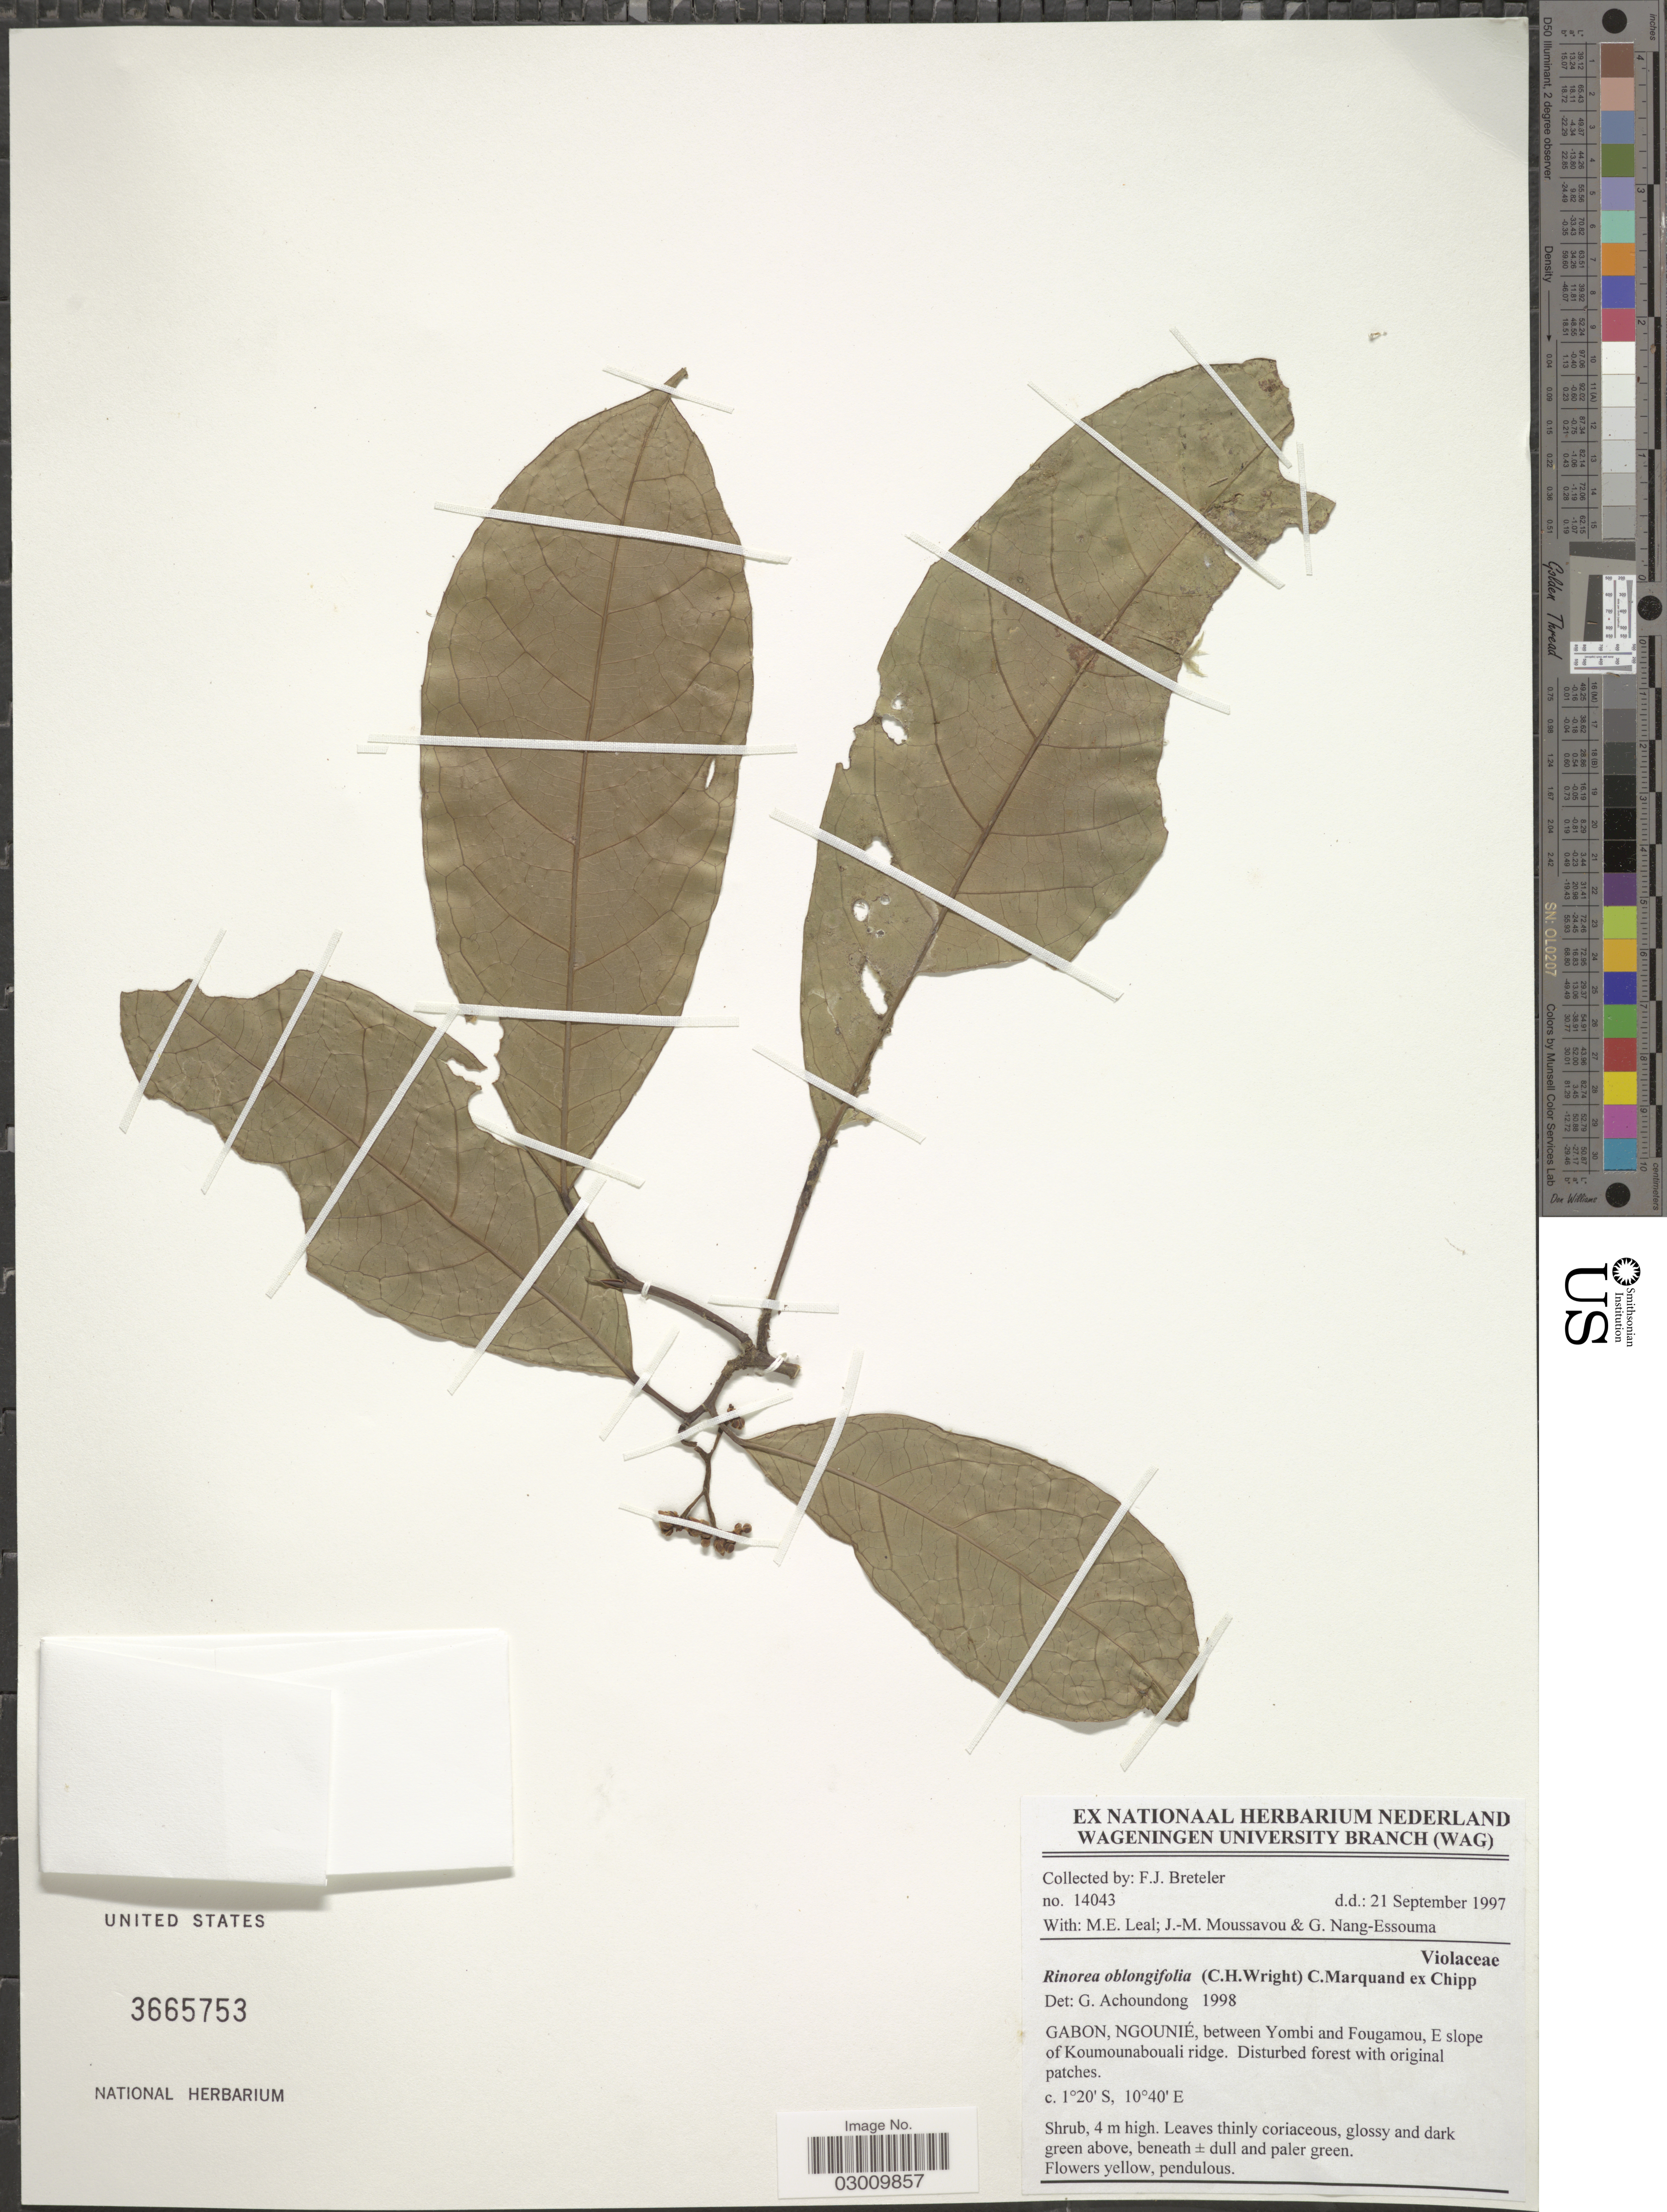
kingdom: Plantae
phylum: Tracheophyta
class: Magnoliopsida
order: Malpighiales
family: Violaceae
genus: Rinorea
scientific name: Rinorea oblongifolia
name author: (C.H. Wright) C. Marquand ex Chipp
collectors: F. J. Breteler, M. E. Leal, J. Moussavou & G. Nang-Essouma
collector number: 14043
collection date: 1997-09-21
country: Gabon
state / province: Ngounie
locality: Between Yombi and Fougamou, E slope of Koumounabouali ridge.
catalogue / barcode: US 3665753